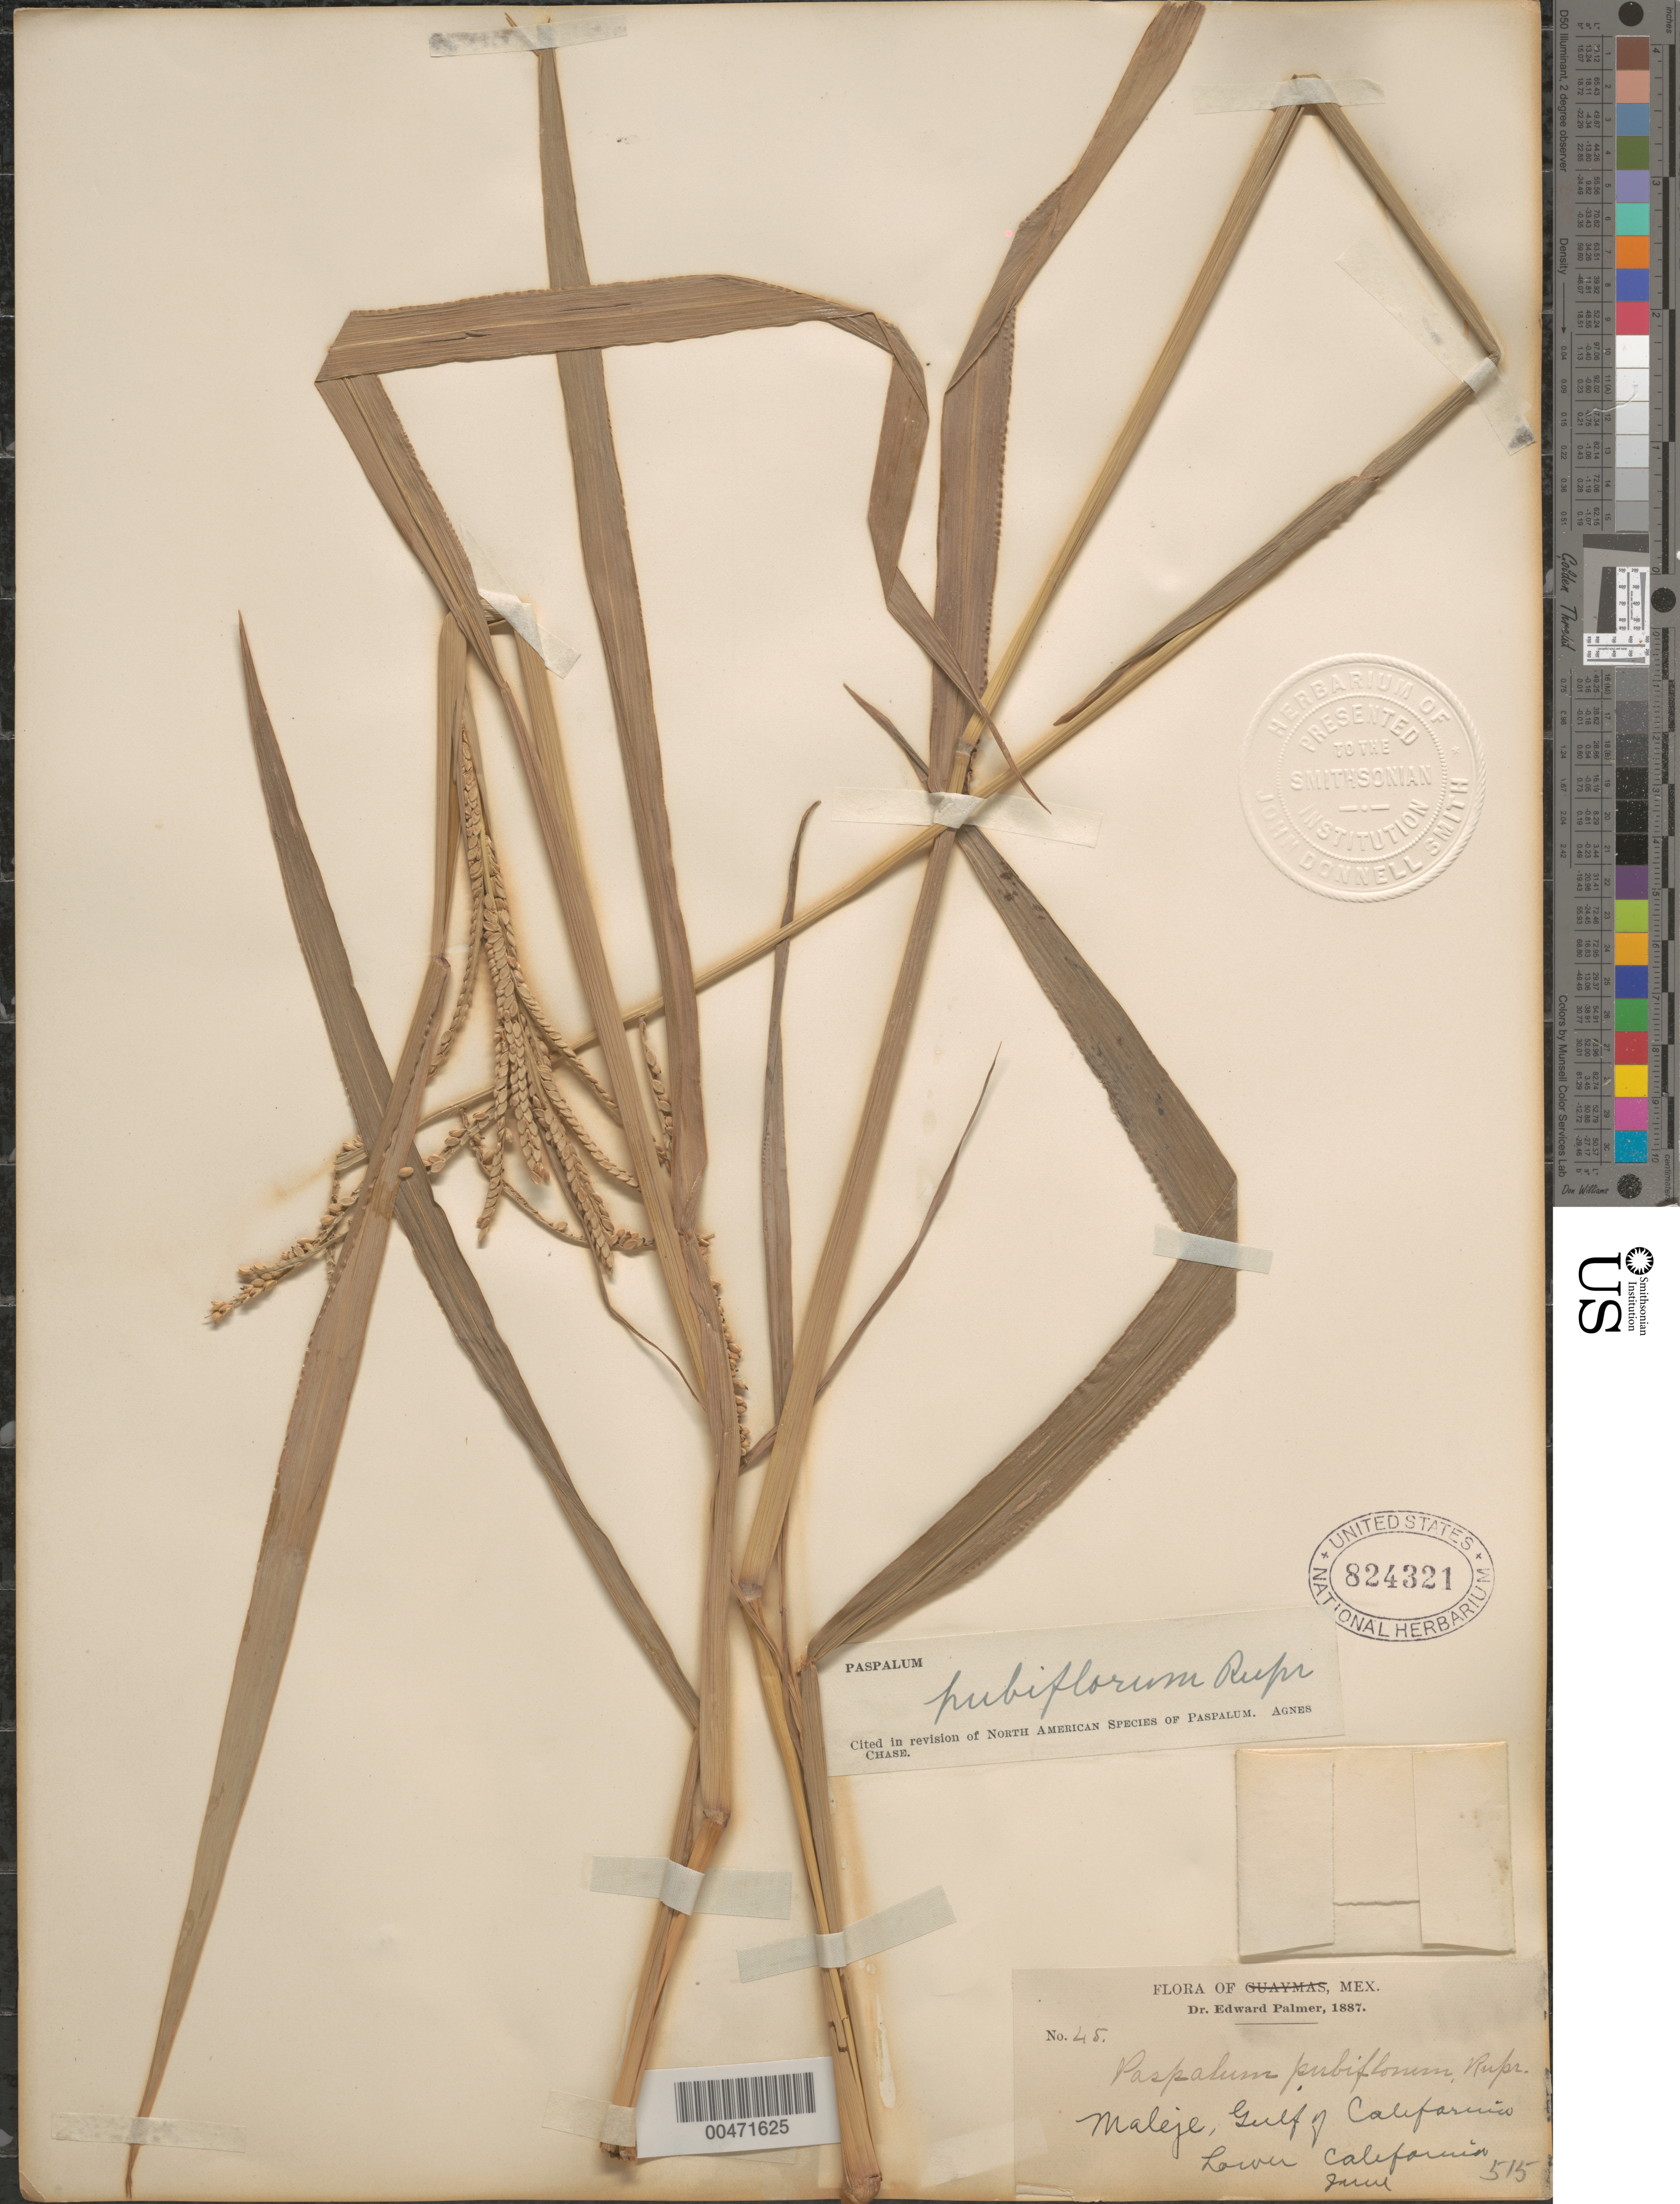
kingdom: Plantae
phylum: Tracheophyta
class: Liliopsida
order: Poales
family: Poaceae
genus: Paspalum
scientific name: Paspalum pubiflorum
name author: Rupr. ex E. Fourn.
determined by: Chase, [M.] Agnes, (US)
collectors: E. Palmer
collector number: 45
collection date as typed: Jun 1887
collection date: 1887-06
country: Mexico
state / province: Baja California Sur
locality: Maleje, Gulf of California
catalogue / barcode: US 824321